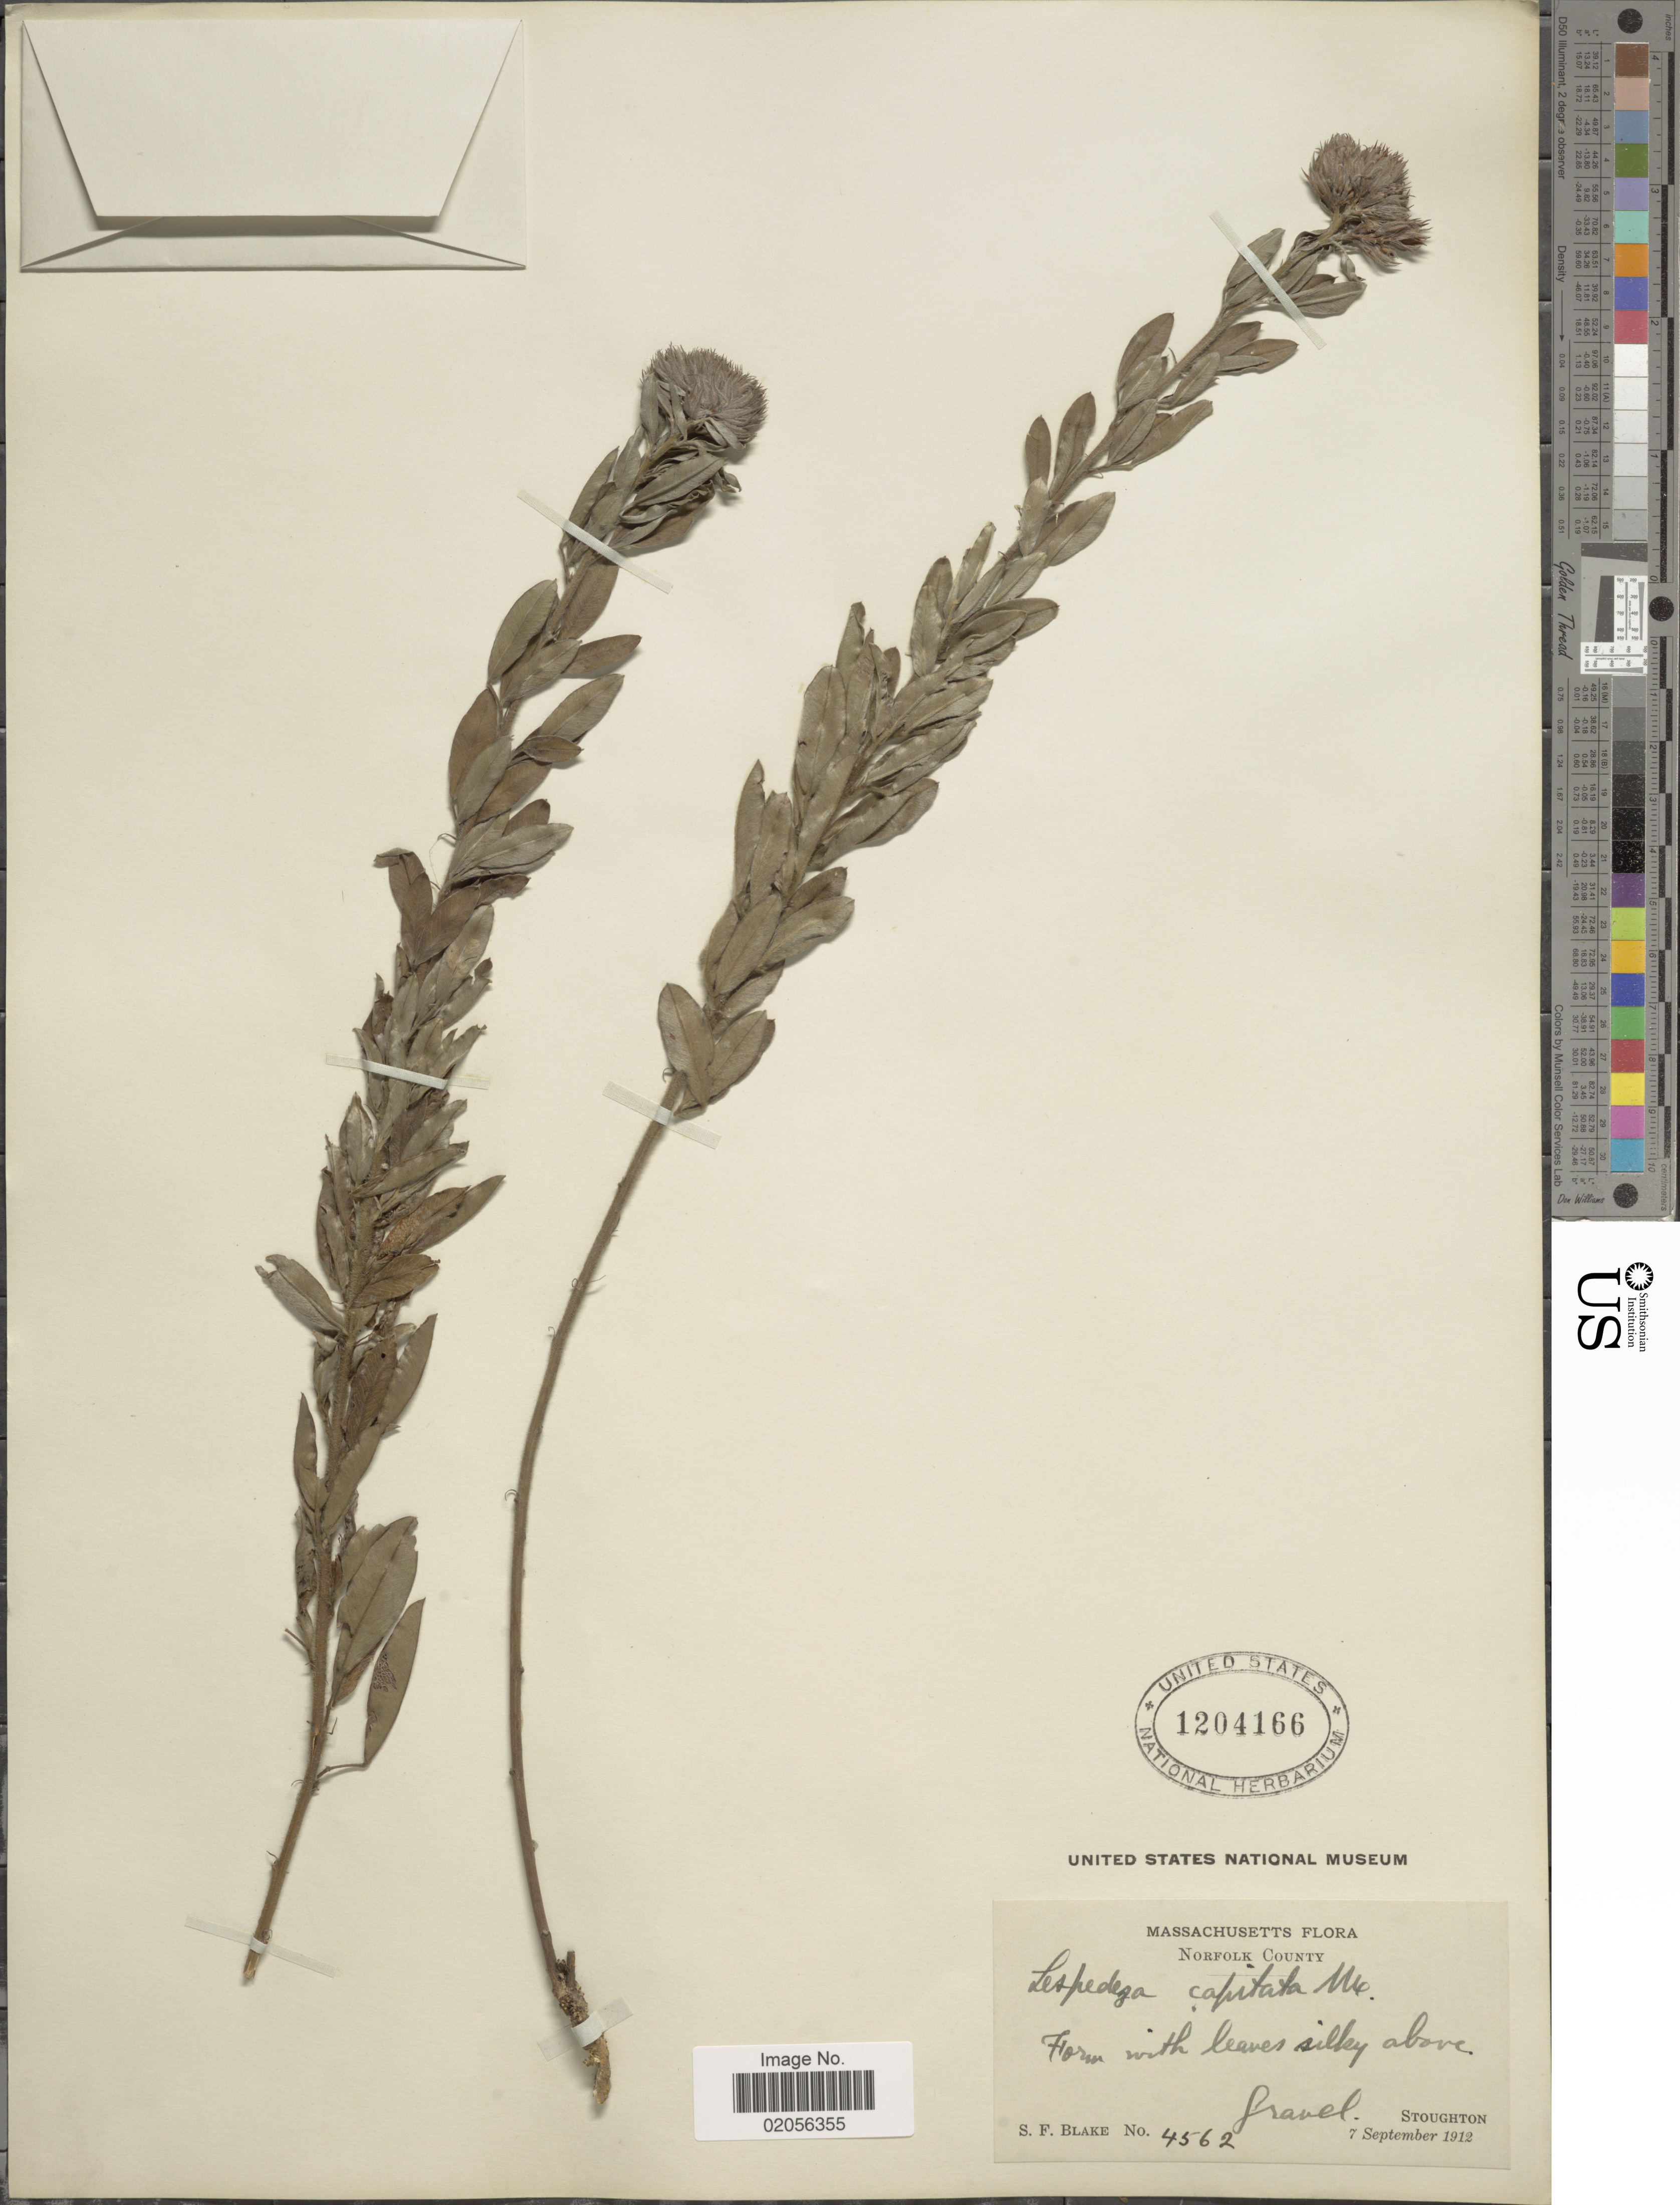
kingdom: Plantae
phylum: Tracheophyta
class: Magnoliopsida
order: Fabales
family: Fabaceae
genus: Lespedeza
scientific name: Lespedeza capitata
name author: Michx.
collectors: S. Blake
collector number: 4562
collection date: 1912-09-07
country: United States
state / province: Massachusetts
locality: Norfolk County. Stoughton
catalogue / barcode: US 1204166